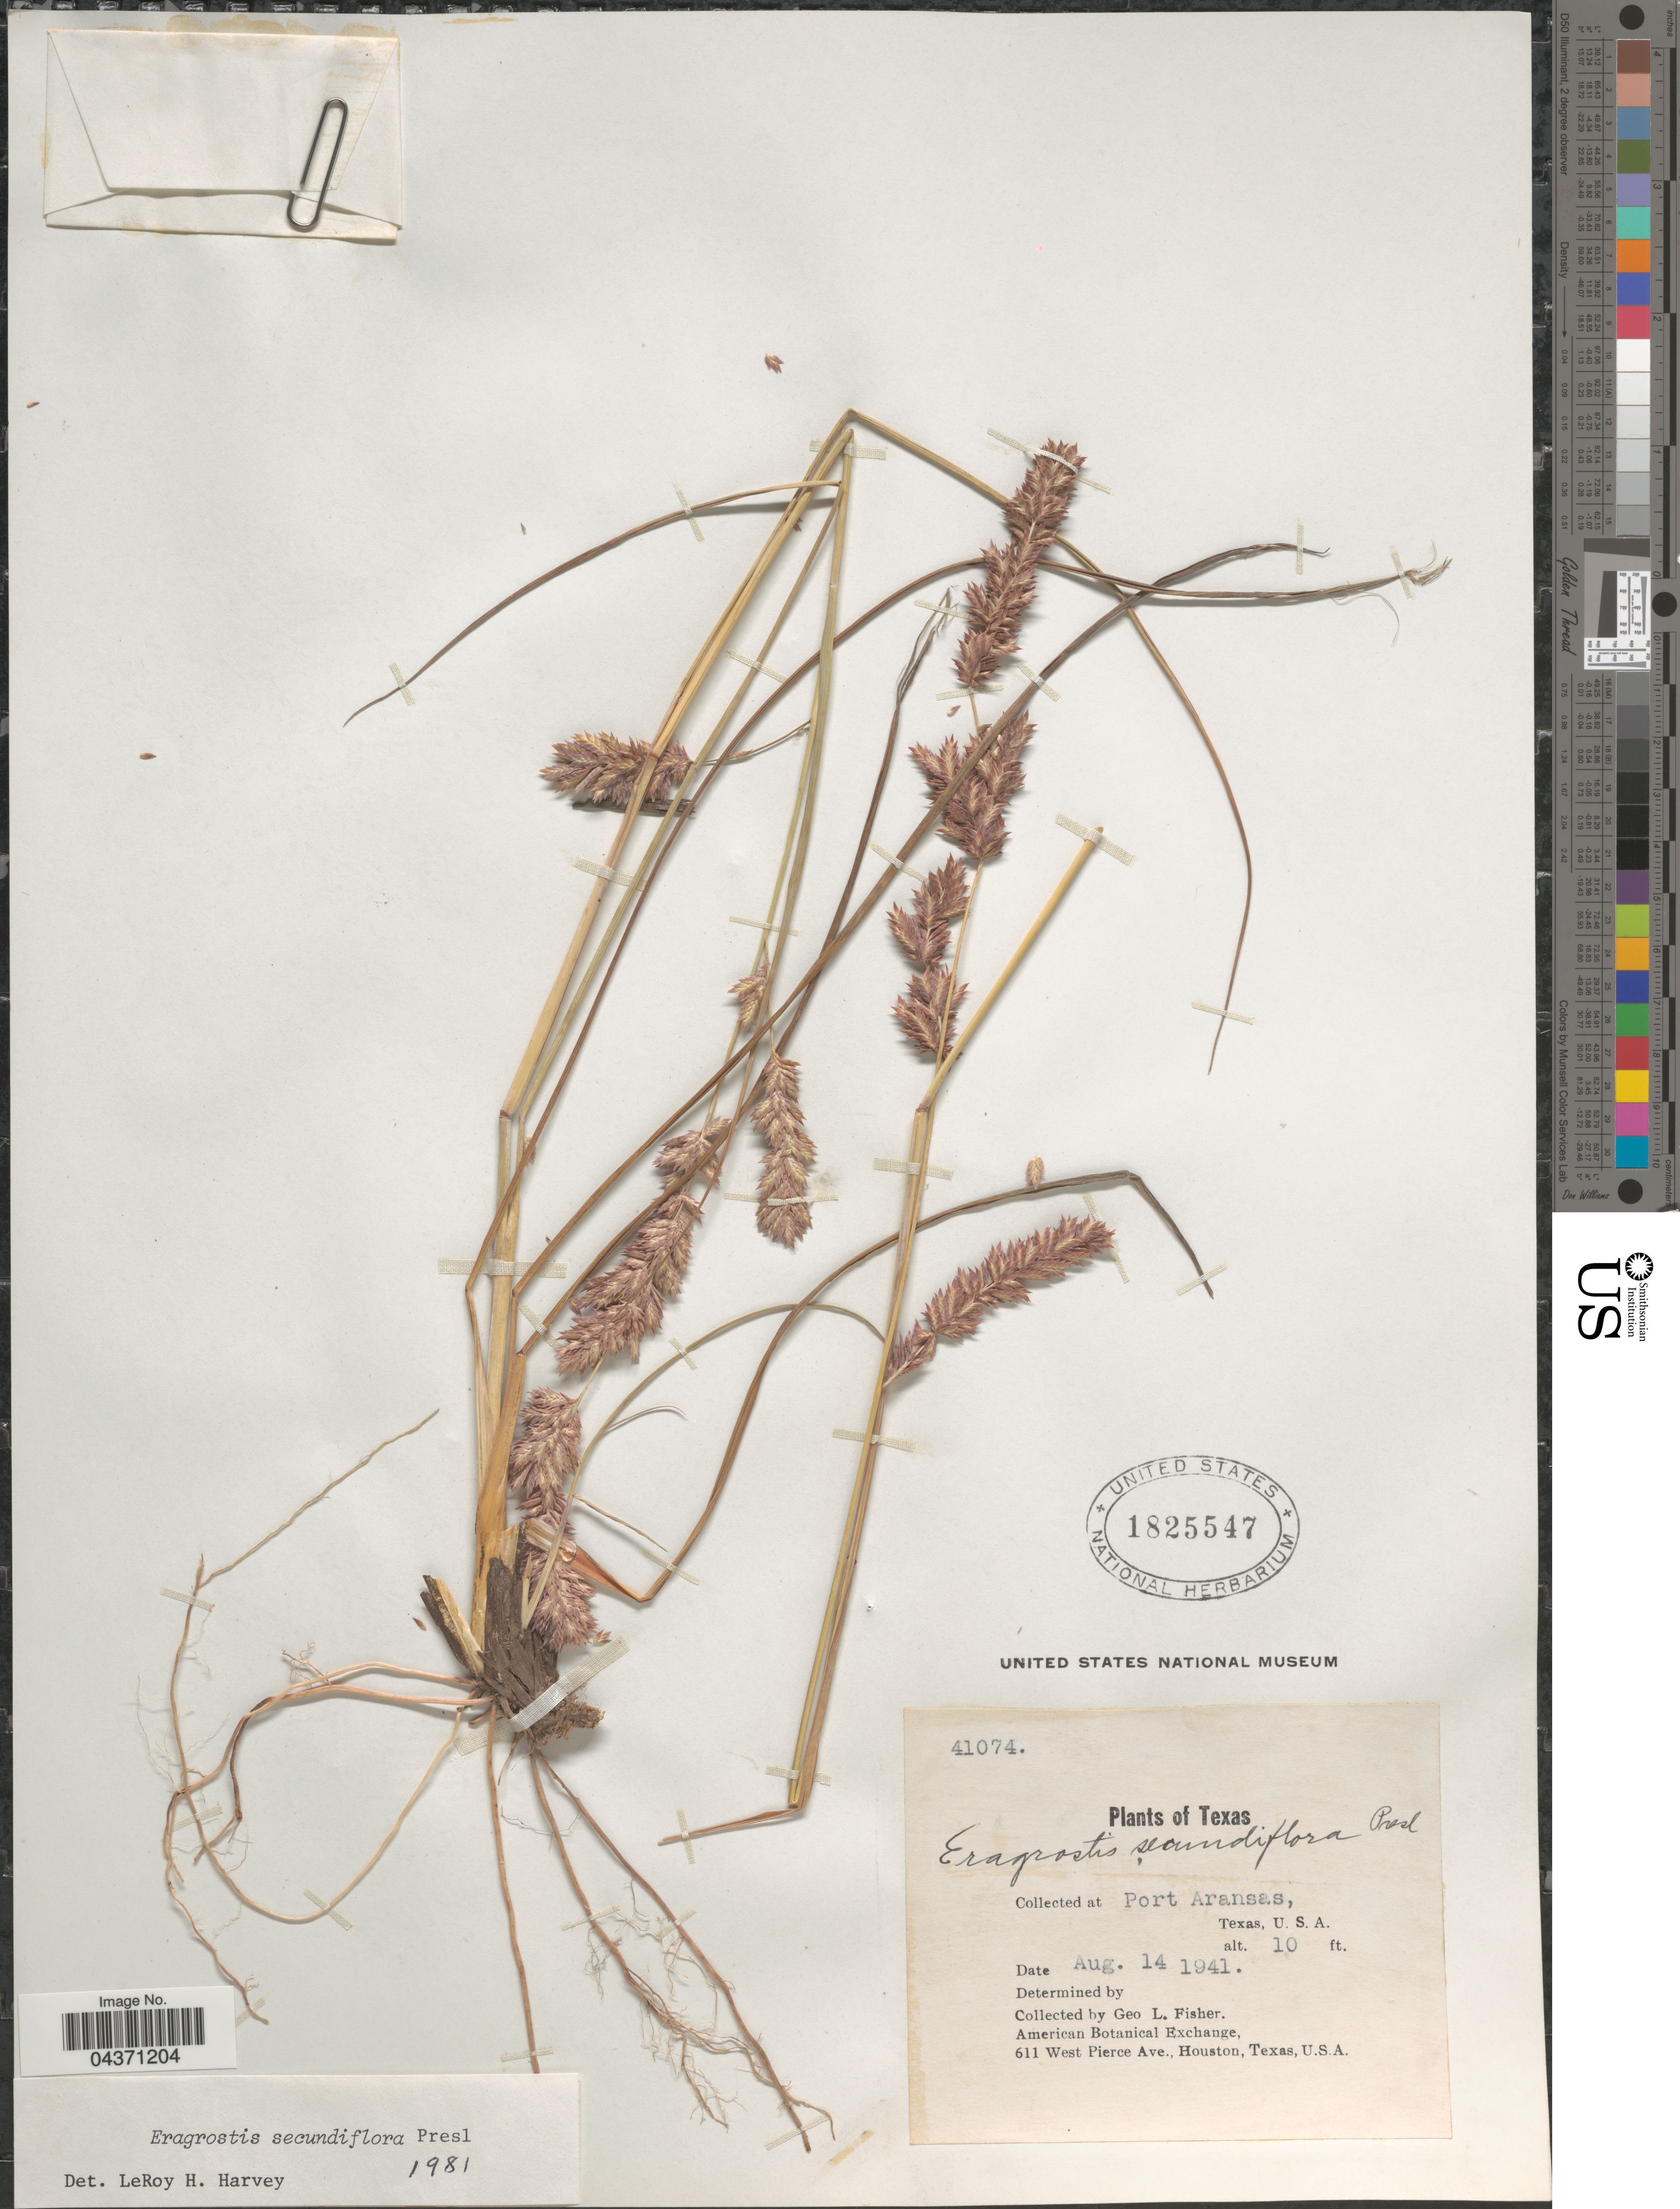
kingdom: Plantae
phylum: Tracheophyta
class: Liliopsida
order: Poales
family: Poaceae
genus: Eragrostis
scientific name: Eragrostis secundiflora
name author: J. Presl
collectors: G. L. Fisher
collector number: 41074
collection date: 1941-08-14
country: United States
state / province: Texas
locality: Port Aransas.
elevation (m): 3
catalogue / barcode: US 1825547